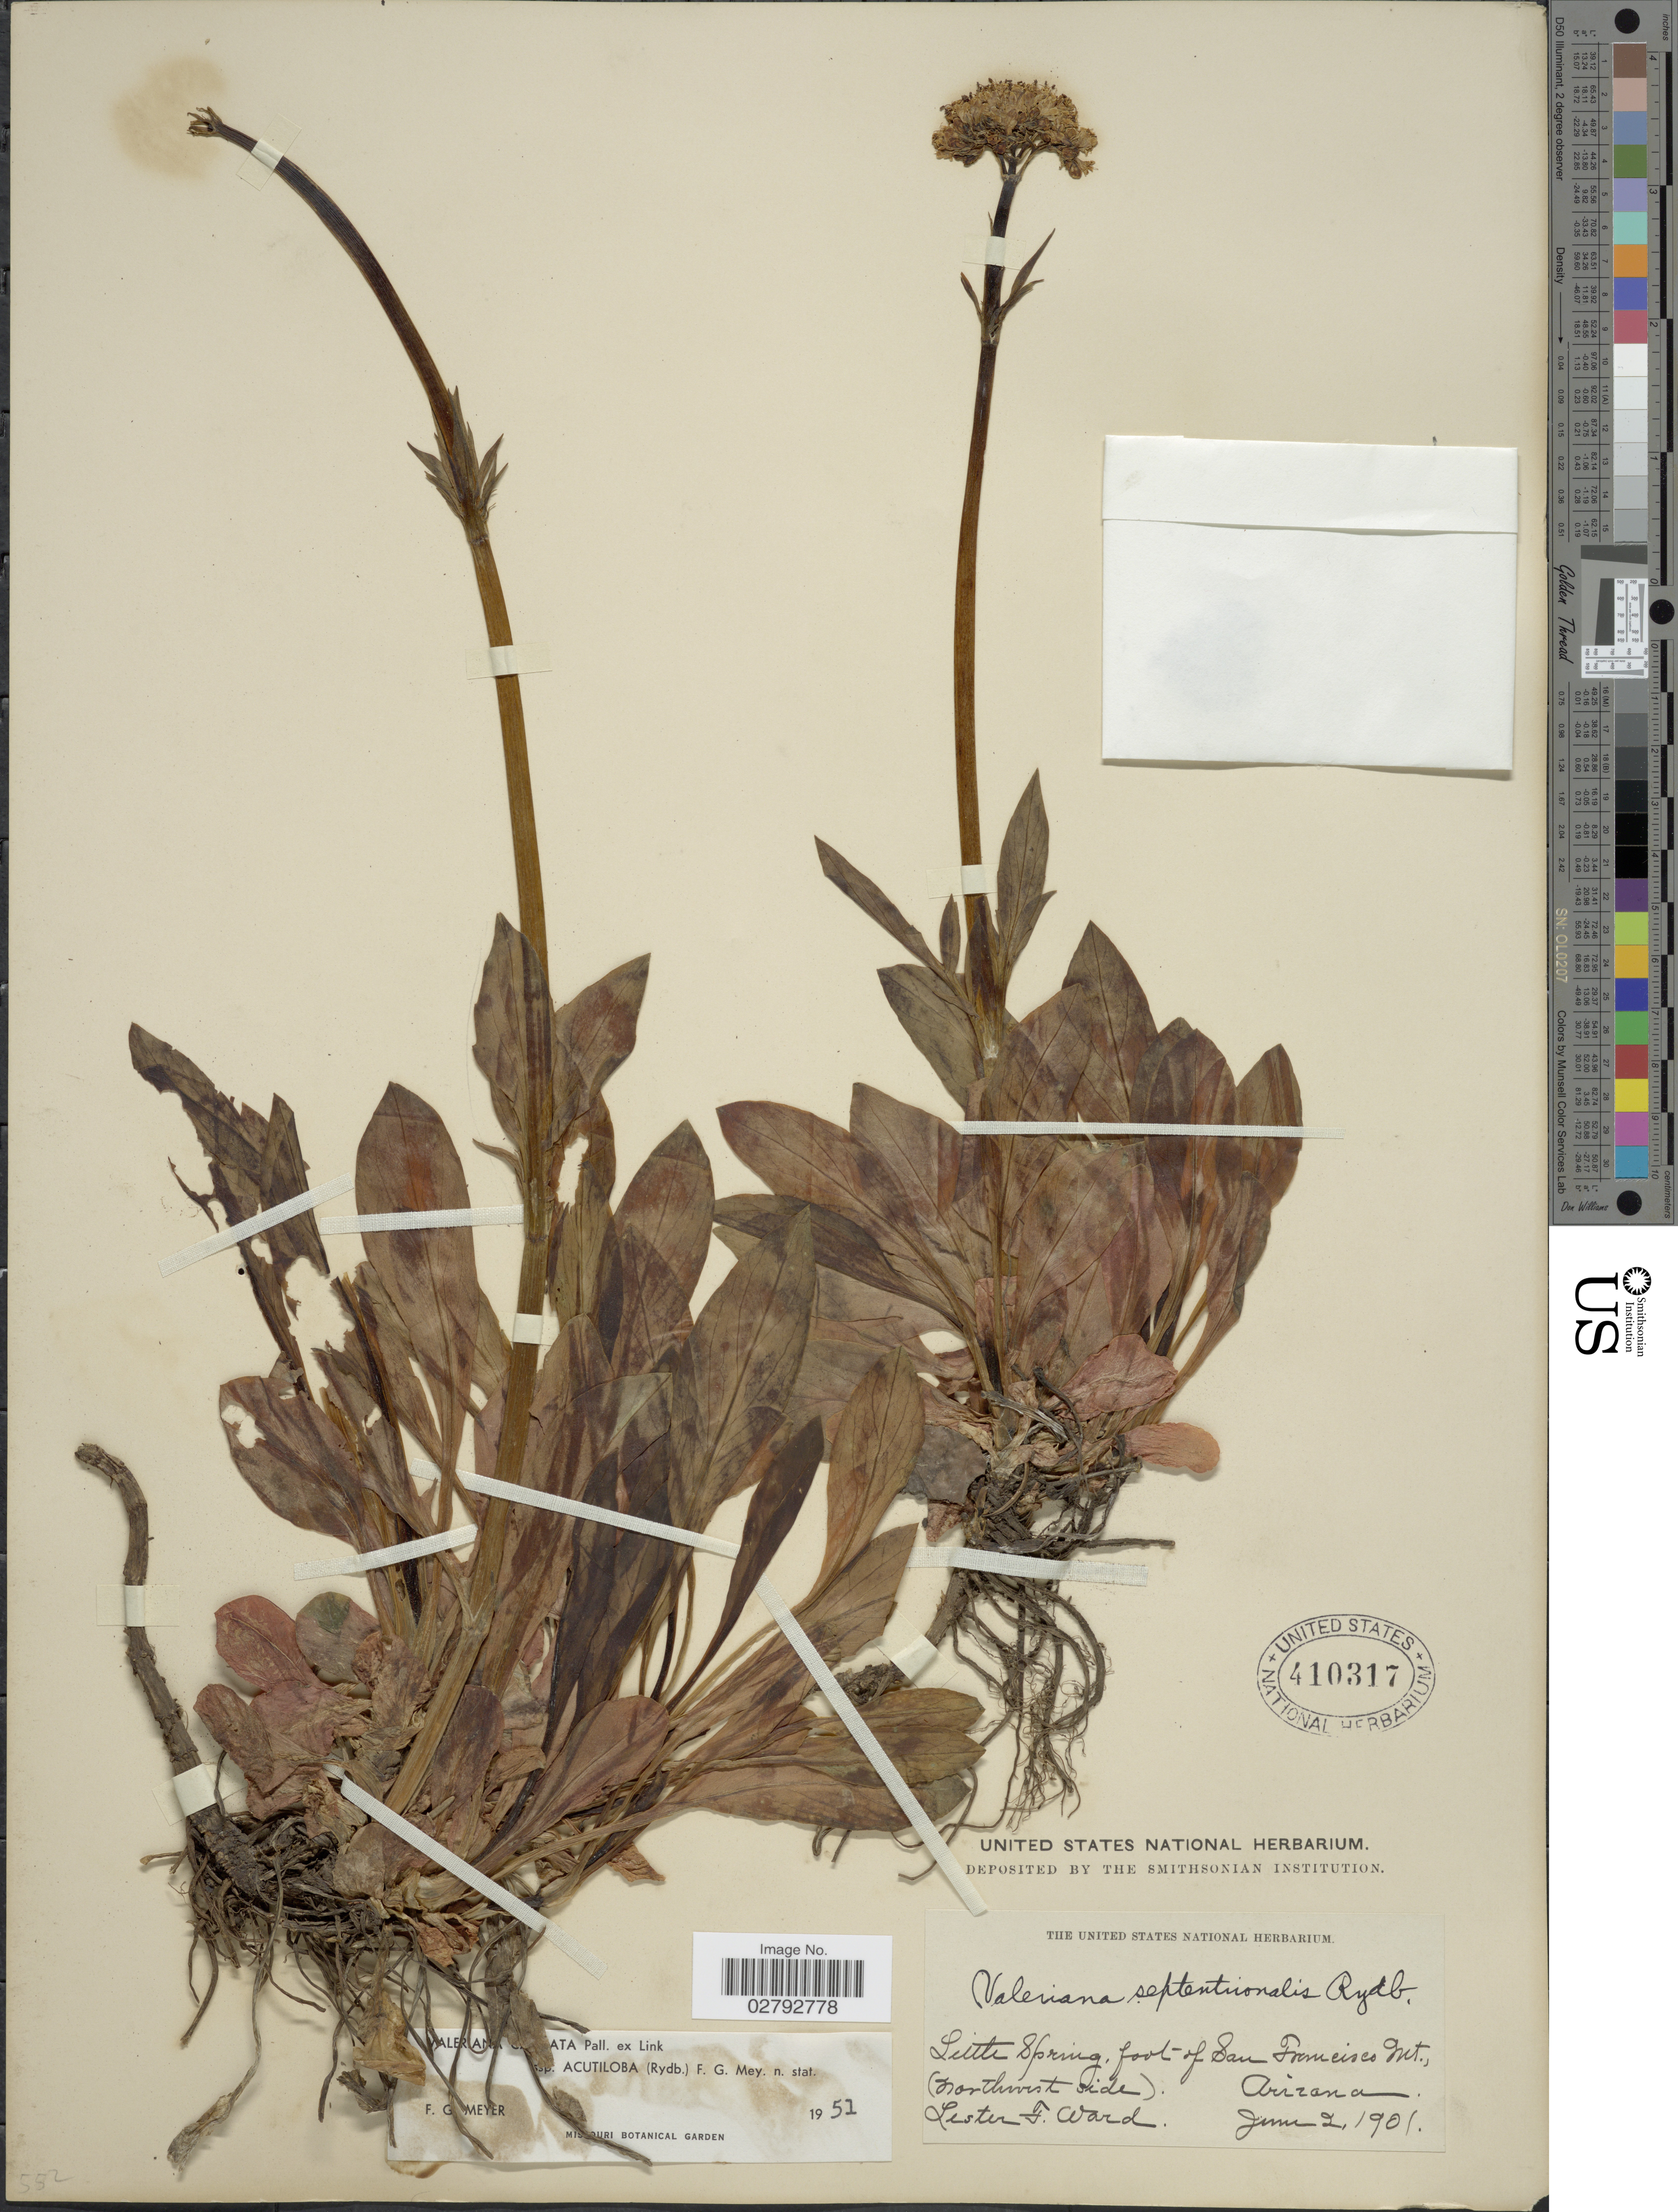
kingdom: Plantae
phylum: Tracheophyta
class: Magnoliopsida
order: Dipsacales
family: Caprifoliaceae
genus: Valeriana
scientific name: Valeriana capitata subsp. acutiloba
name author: Pall. ex Link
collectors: L. F. Ward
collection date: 1901-06-02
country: United States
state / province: Arizona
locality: Little Spring, foot of San Francisco Mt., (Northwest side).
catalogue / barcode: US 410317